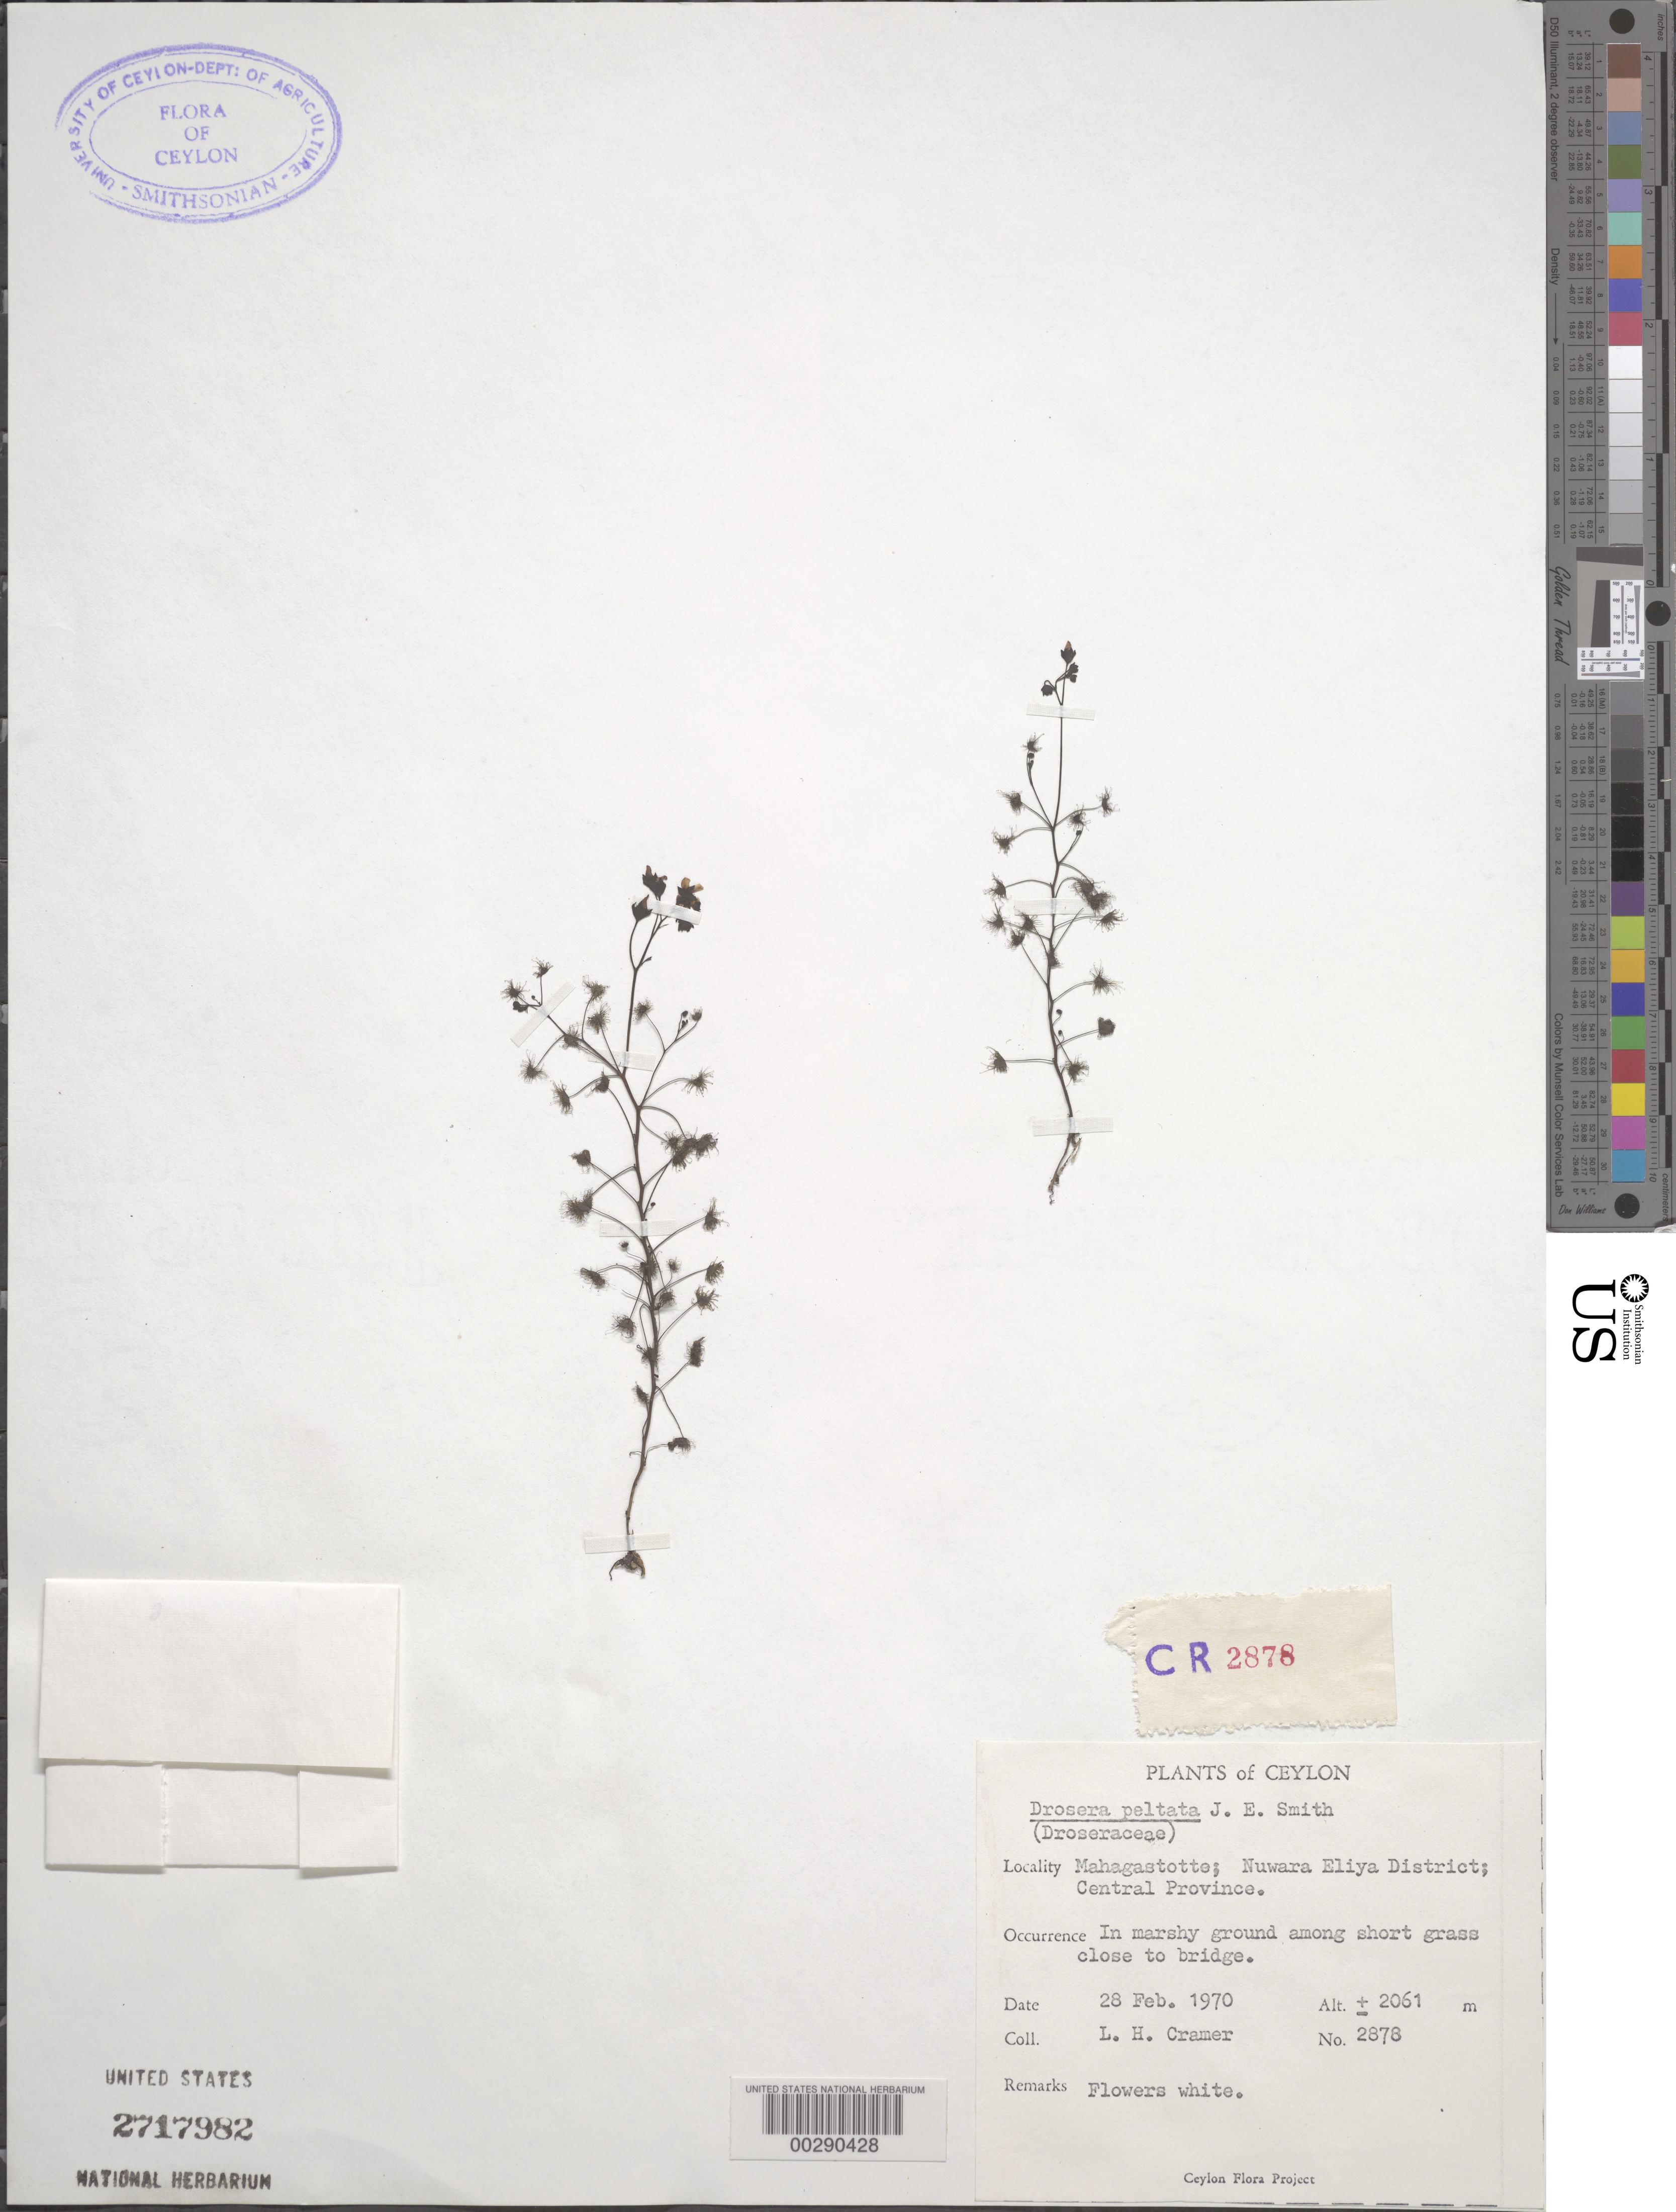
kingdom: Plantae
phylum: Tracheophyta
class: Magnoliopsida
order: Caryophyllales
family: Droseraceae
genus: Drosera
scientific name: Drosera peltata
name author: Sm. ex Willd.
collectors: L. H. Cramer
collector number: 2878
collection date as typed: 28 Feb 1970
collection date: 1970-02-28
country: Sri Lanka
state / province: Central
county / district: Nuwara Eliya Dist.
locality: Mahagastotte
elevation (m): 2061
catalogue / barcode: US 2717982